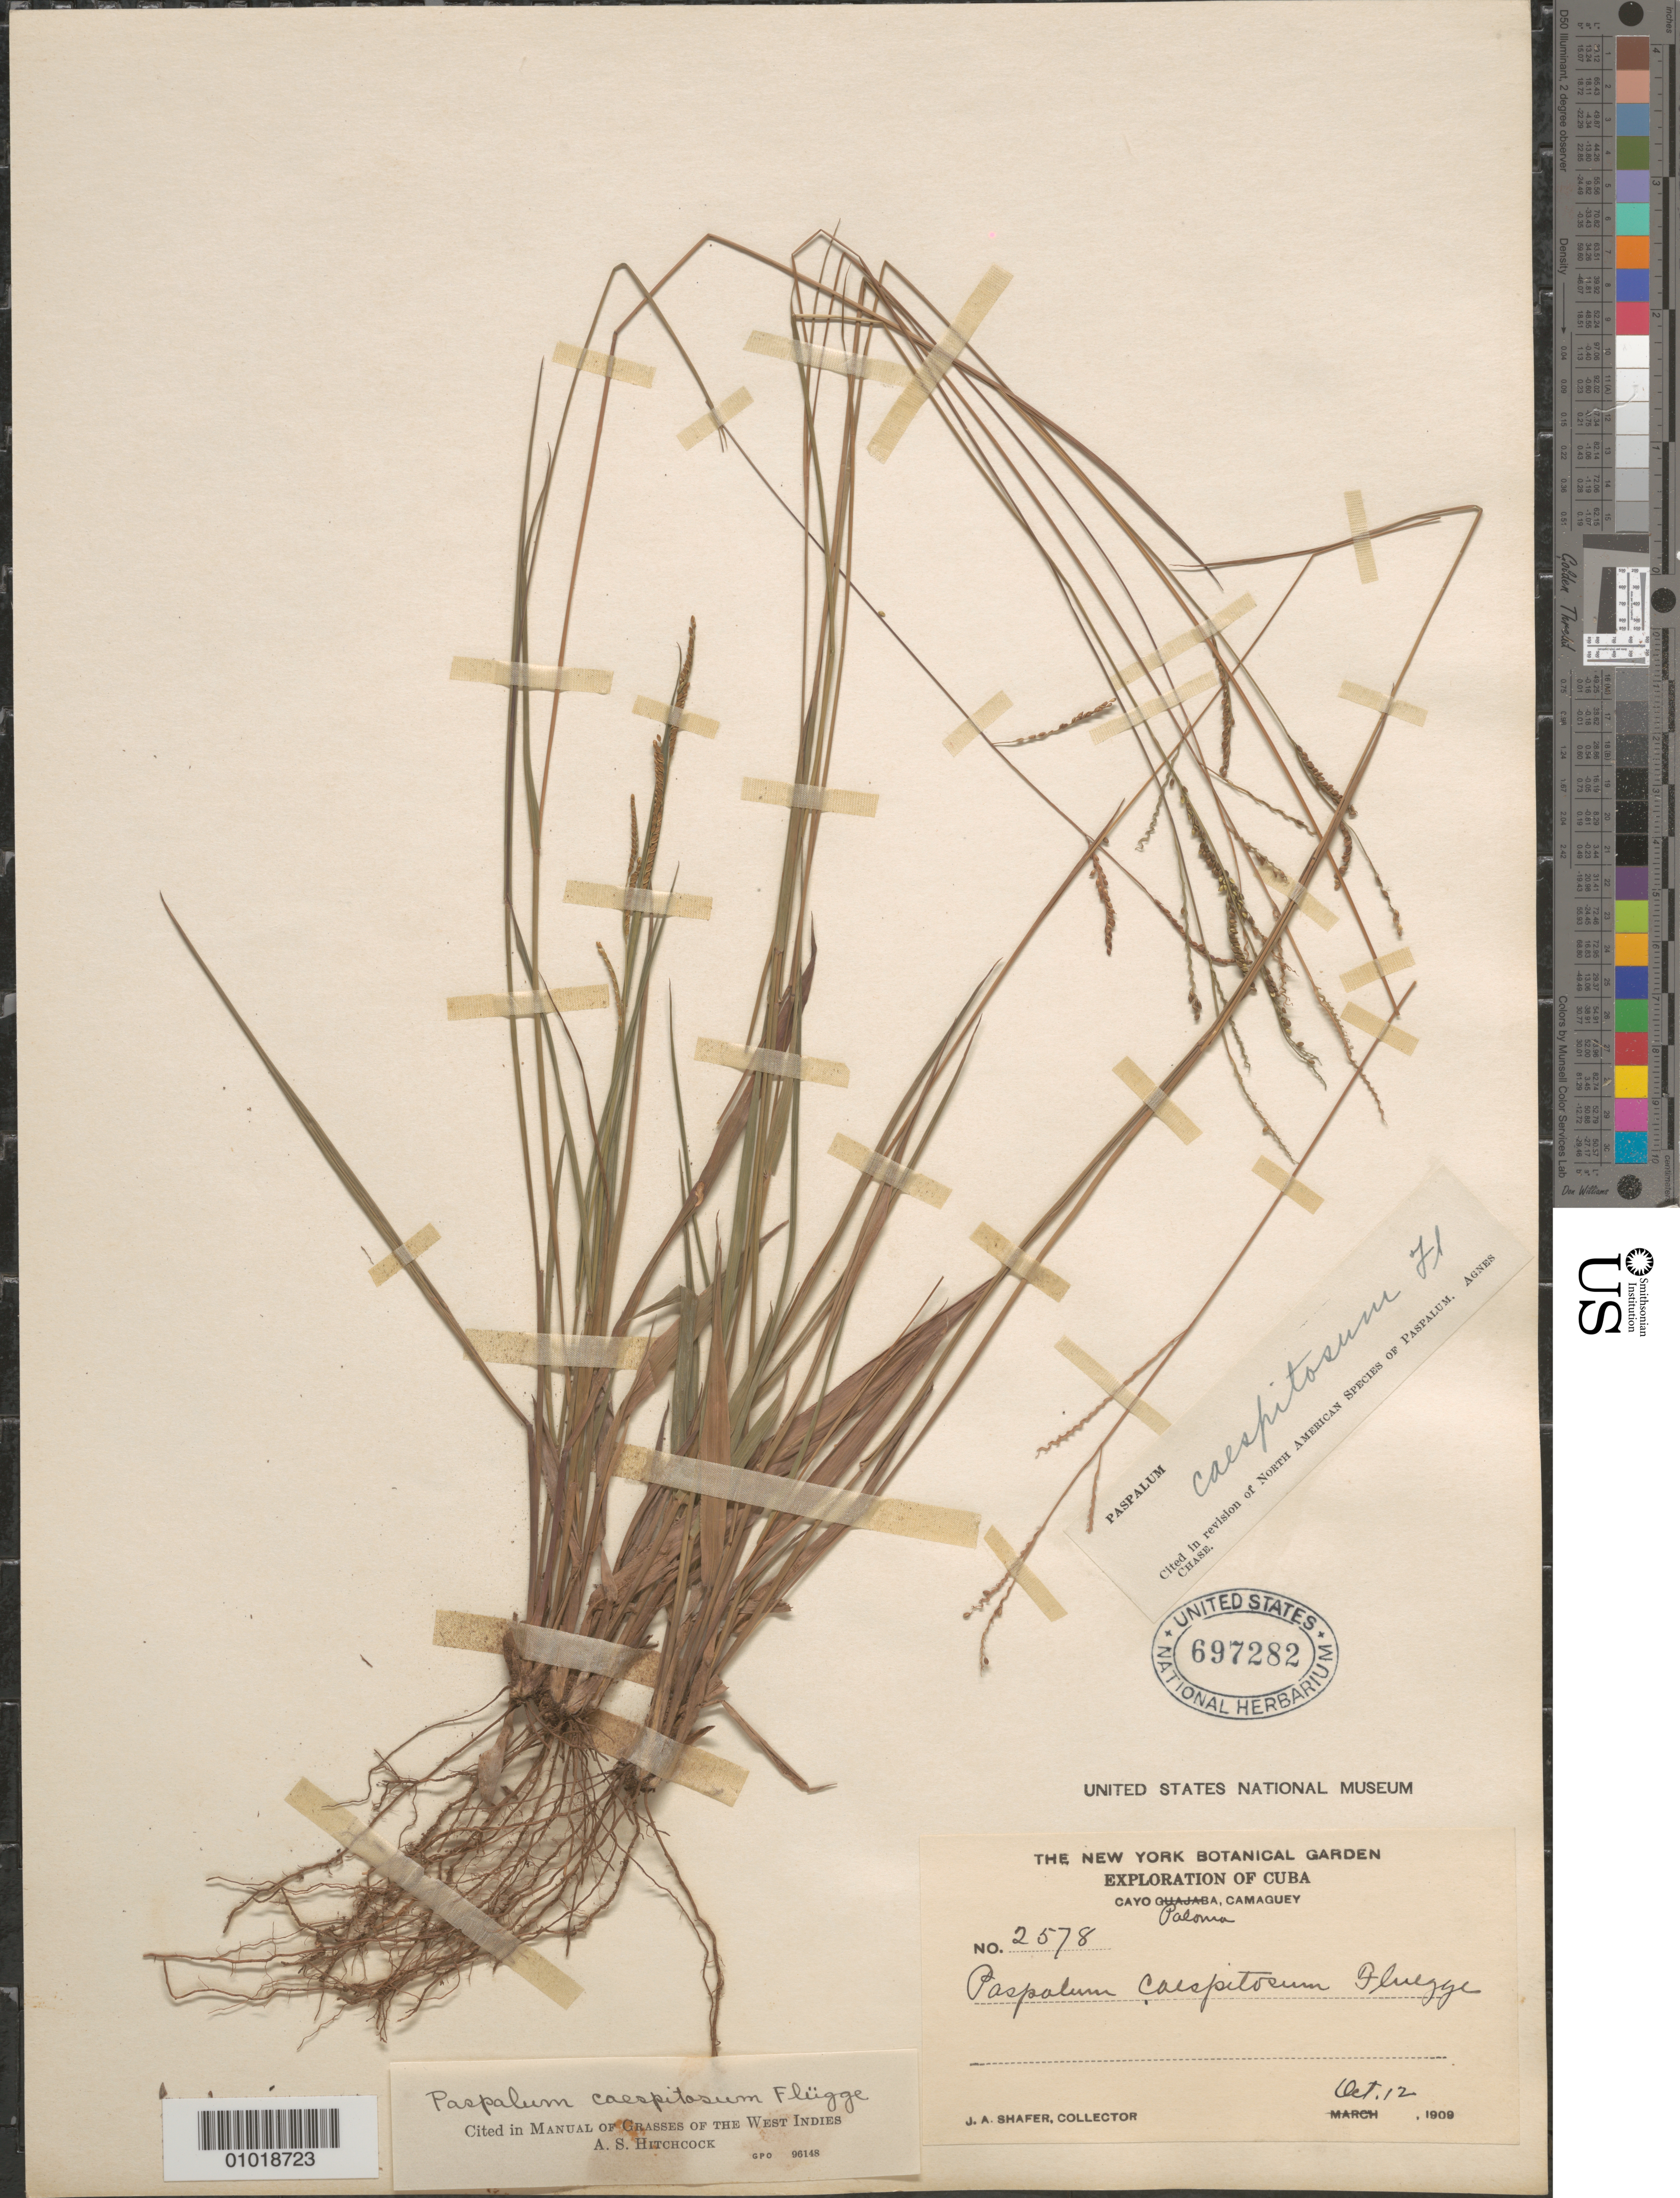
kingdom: Plantae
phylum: Tracheophyta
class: Liliopsida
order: Poales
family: Poaceae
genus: Paspalum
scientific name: Paspalum caespitosum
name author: Flüggé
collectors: J. A. Shafer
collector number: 2578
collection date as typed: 12 Oct 1909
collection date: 1909-10-12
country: Cuba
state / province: Camagüey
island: Cuba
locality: Cayo Paloma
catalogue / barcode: US 697282